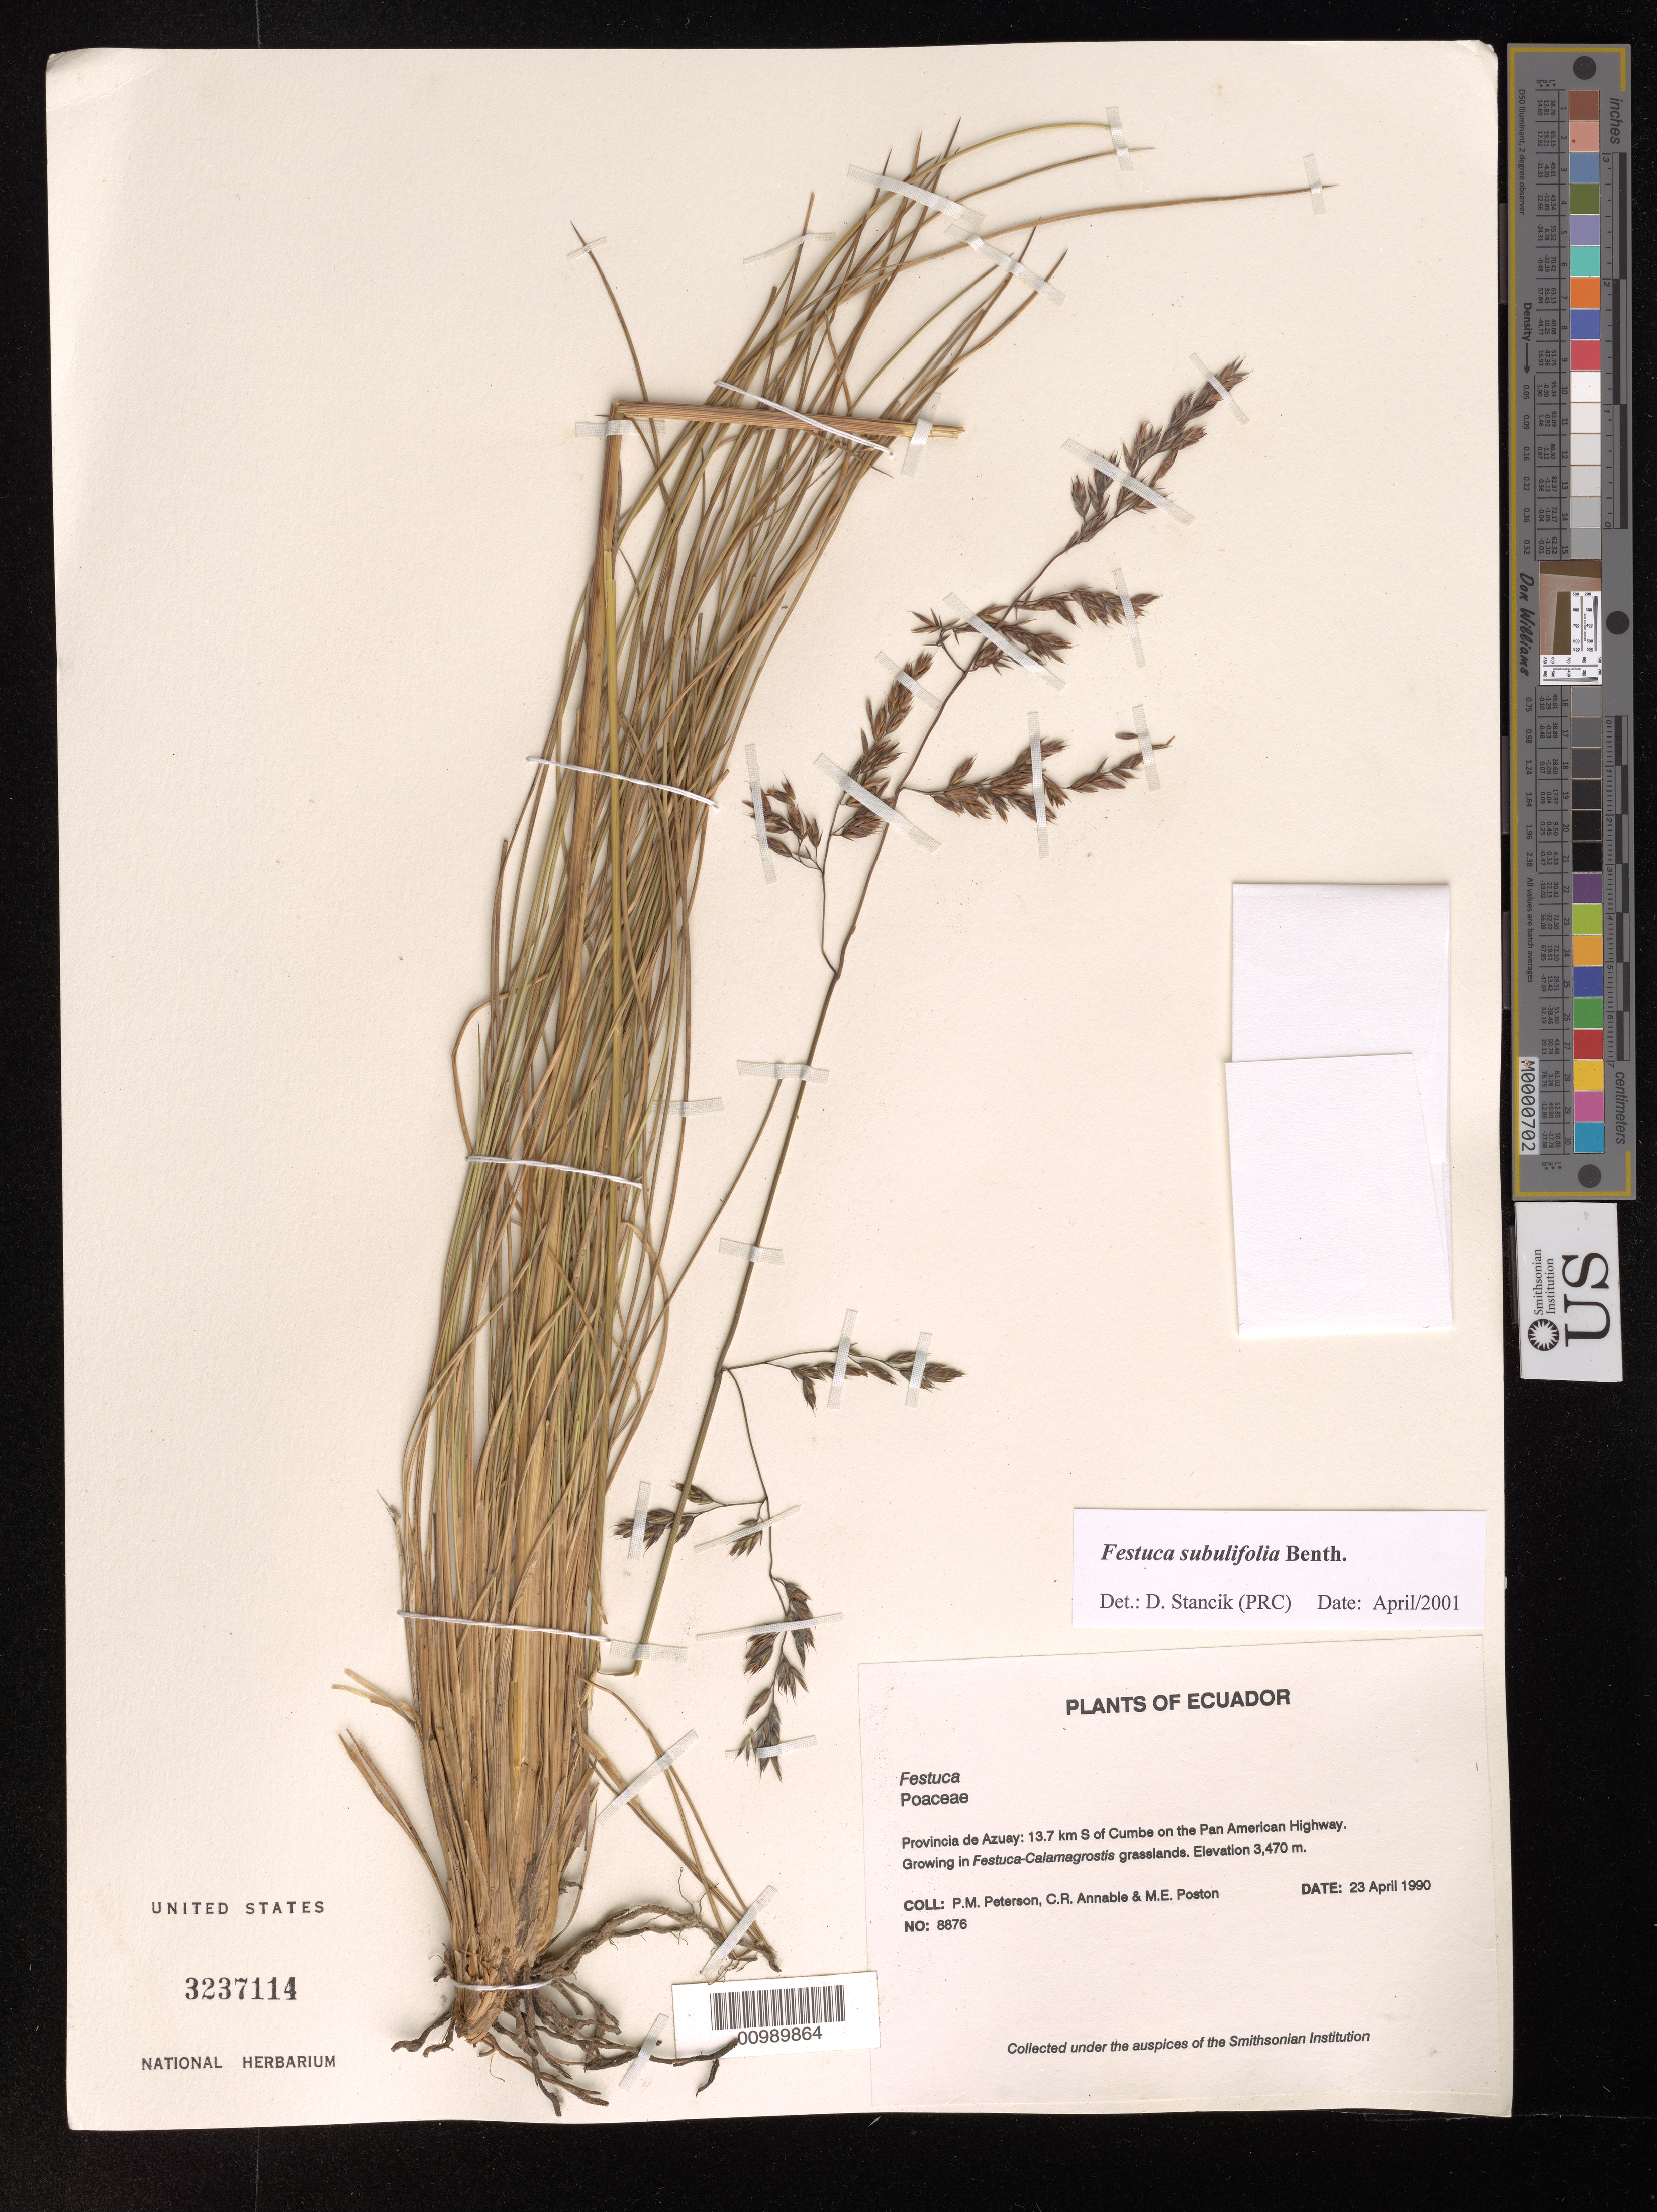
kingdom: Plantae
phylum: Tracheophyta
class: Liliopsida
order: Poales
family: Poaceae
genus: Festuca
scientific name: Festuca subulifolia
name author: Benth.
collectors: P. M. Peterson, C. R. Annable & M. Poston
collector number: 08876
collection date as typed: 23 Apr 1990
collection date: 1990-04-23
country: Ecuador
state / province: Azuay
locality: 13.7 km S of Cumbe on the Pan American Highway.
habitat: Growing in Festuca-Calamagrostis grasslands.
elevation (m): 3470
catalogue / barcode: US 3237114